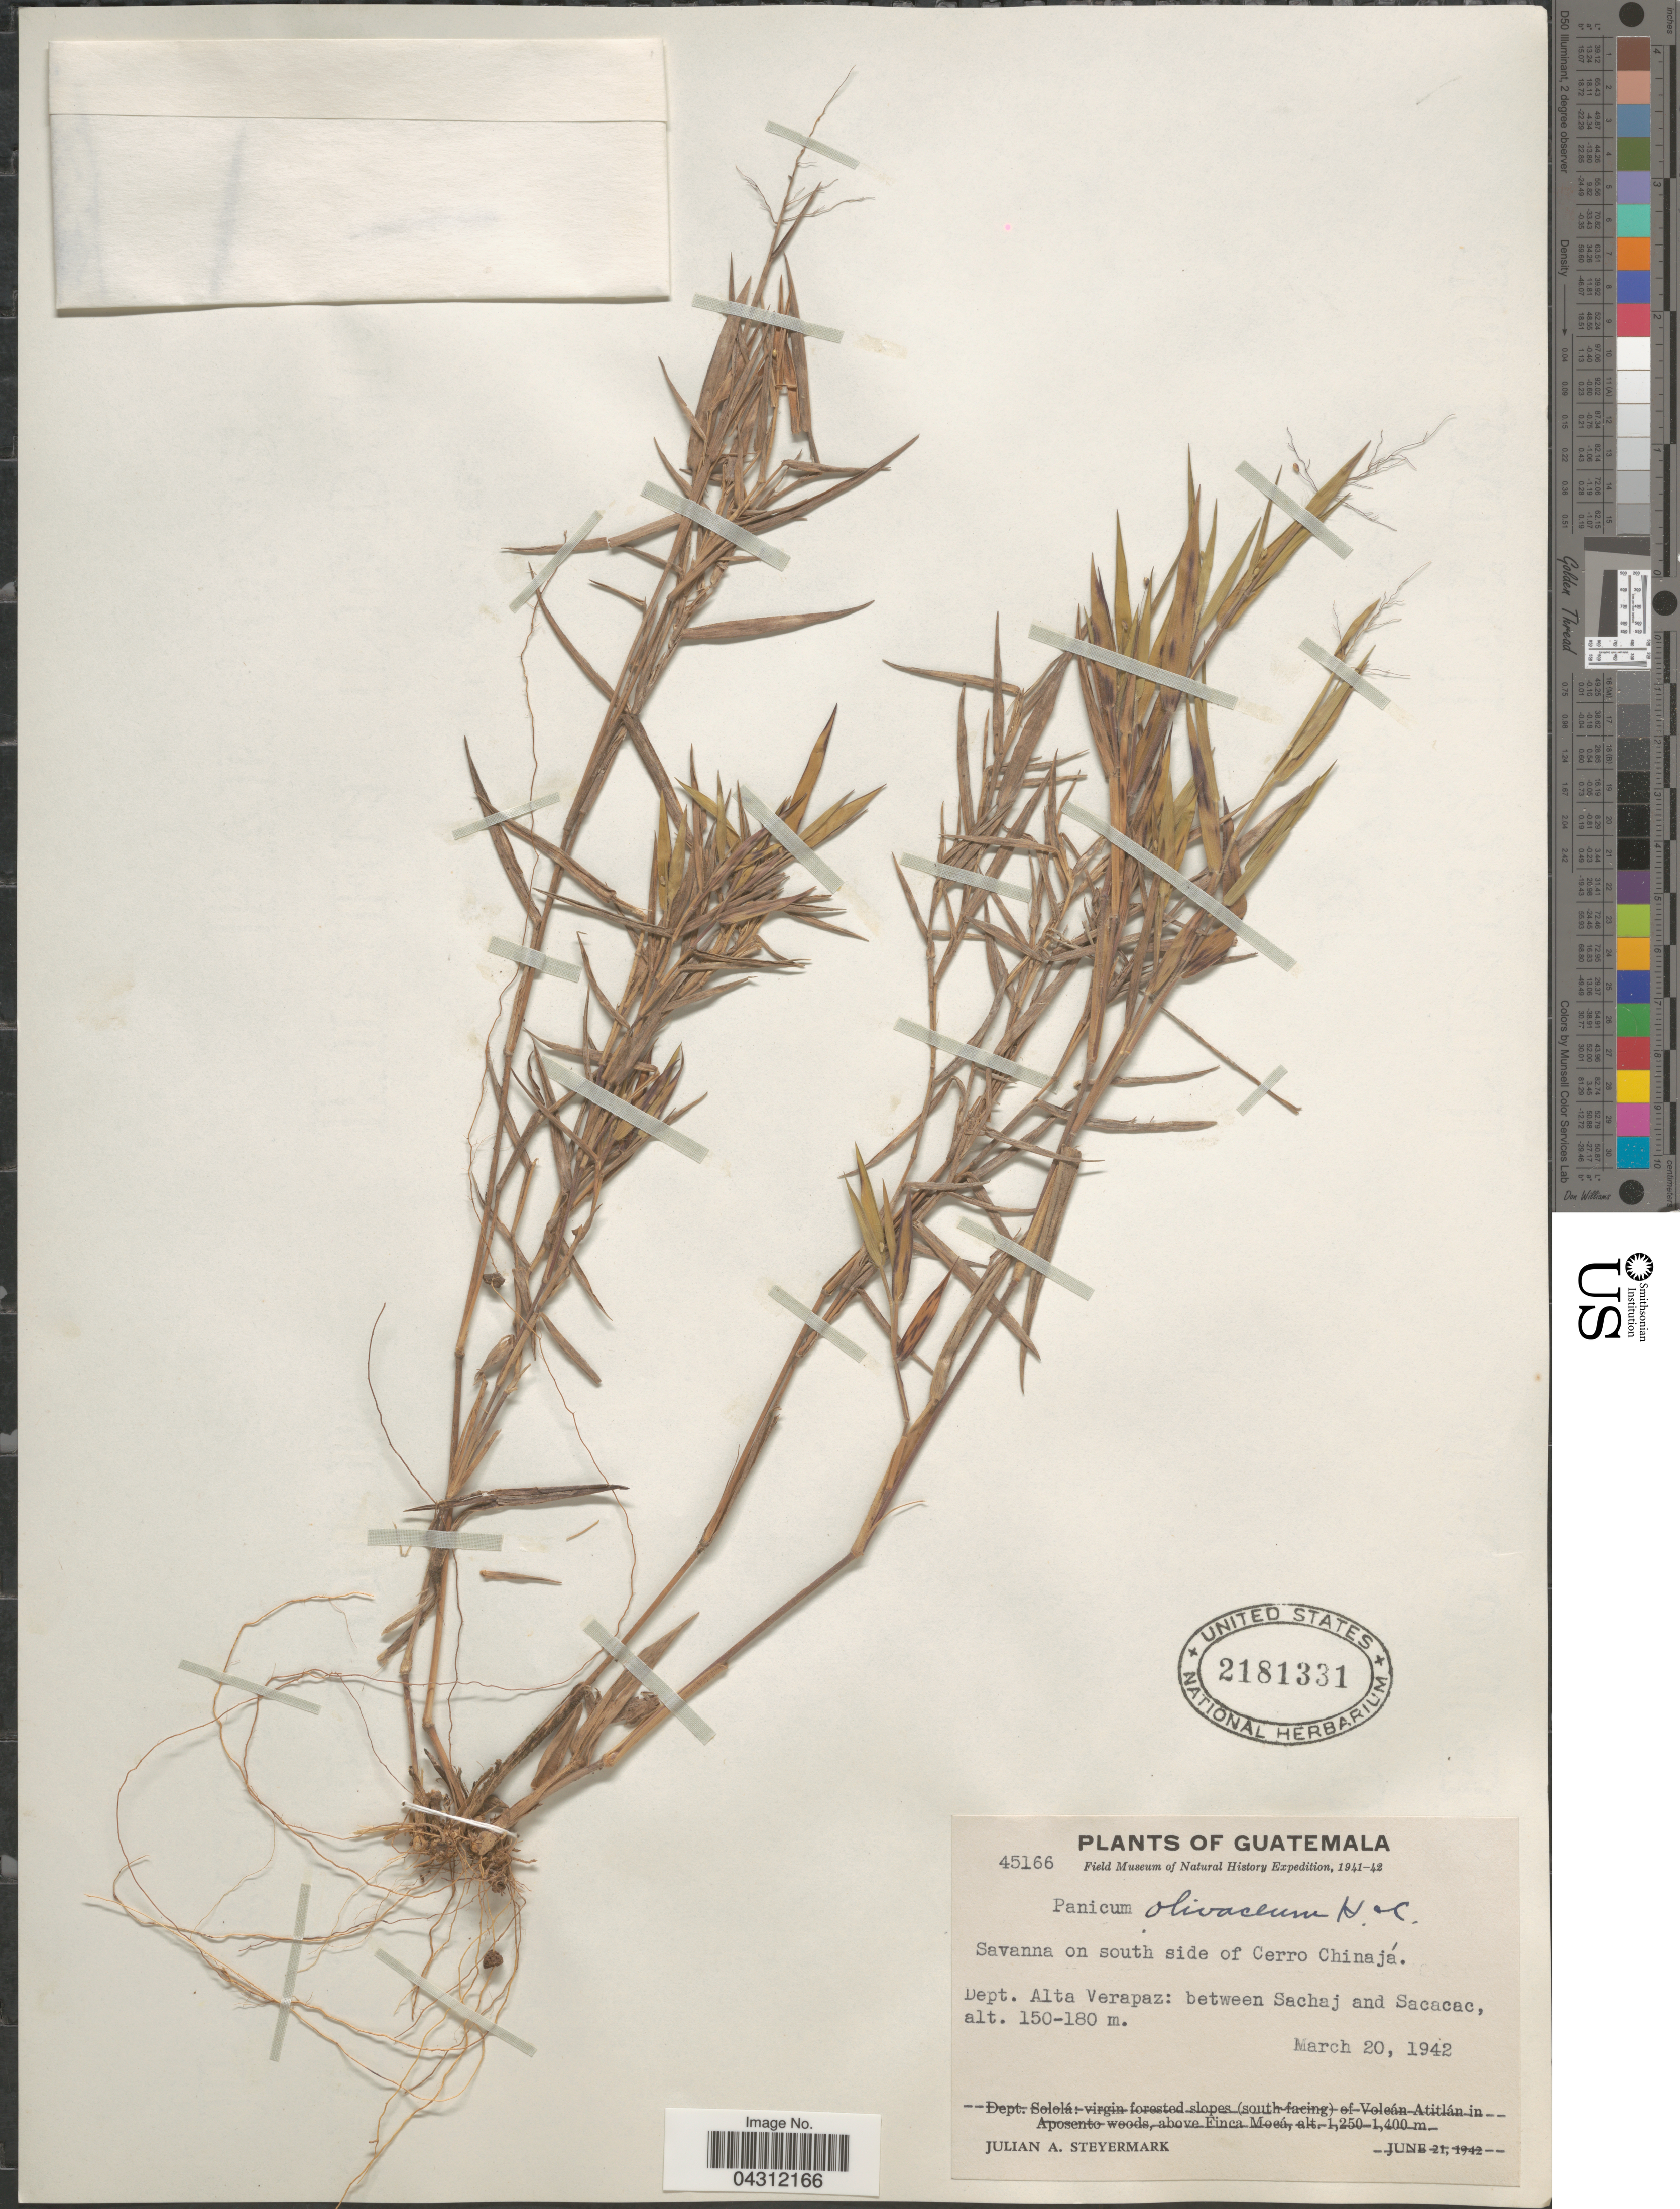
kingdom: Plantae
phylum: Tracheophyta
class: Liliopsida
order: Poales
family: Poaceae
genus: Dichanthelium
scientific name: Dichanthelium acuminatum var. acuminatum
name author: (Sw.) Gould & C.A. Clark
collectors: J. Steyermark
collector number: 45166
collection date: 1942-03-30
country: Guatemala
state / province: Alta Verapaz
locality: Field Museum of Natural History Expedition, 1941-42. Dept. Alta Verapaz: between Sachaj and Sacacac.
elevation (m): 150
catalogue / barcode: US 2181331